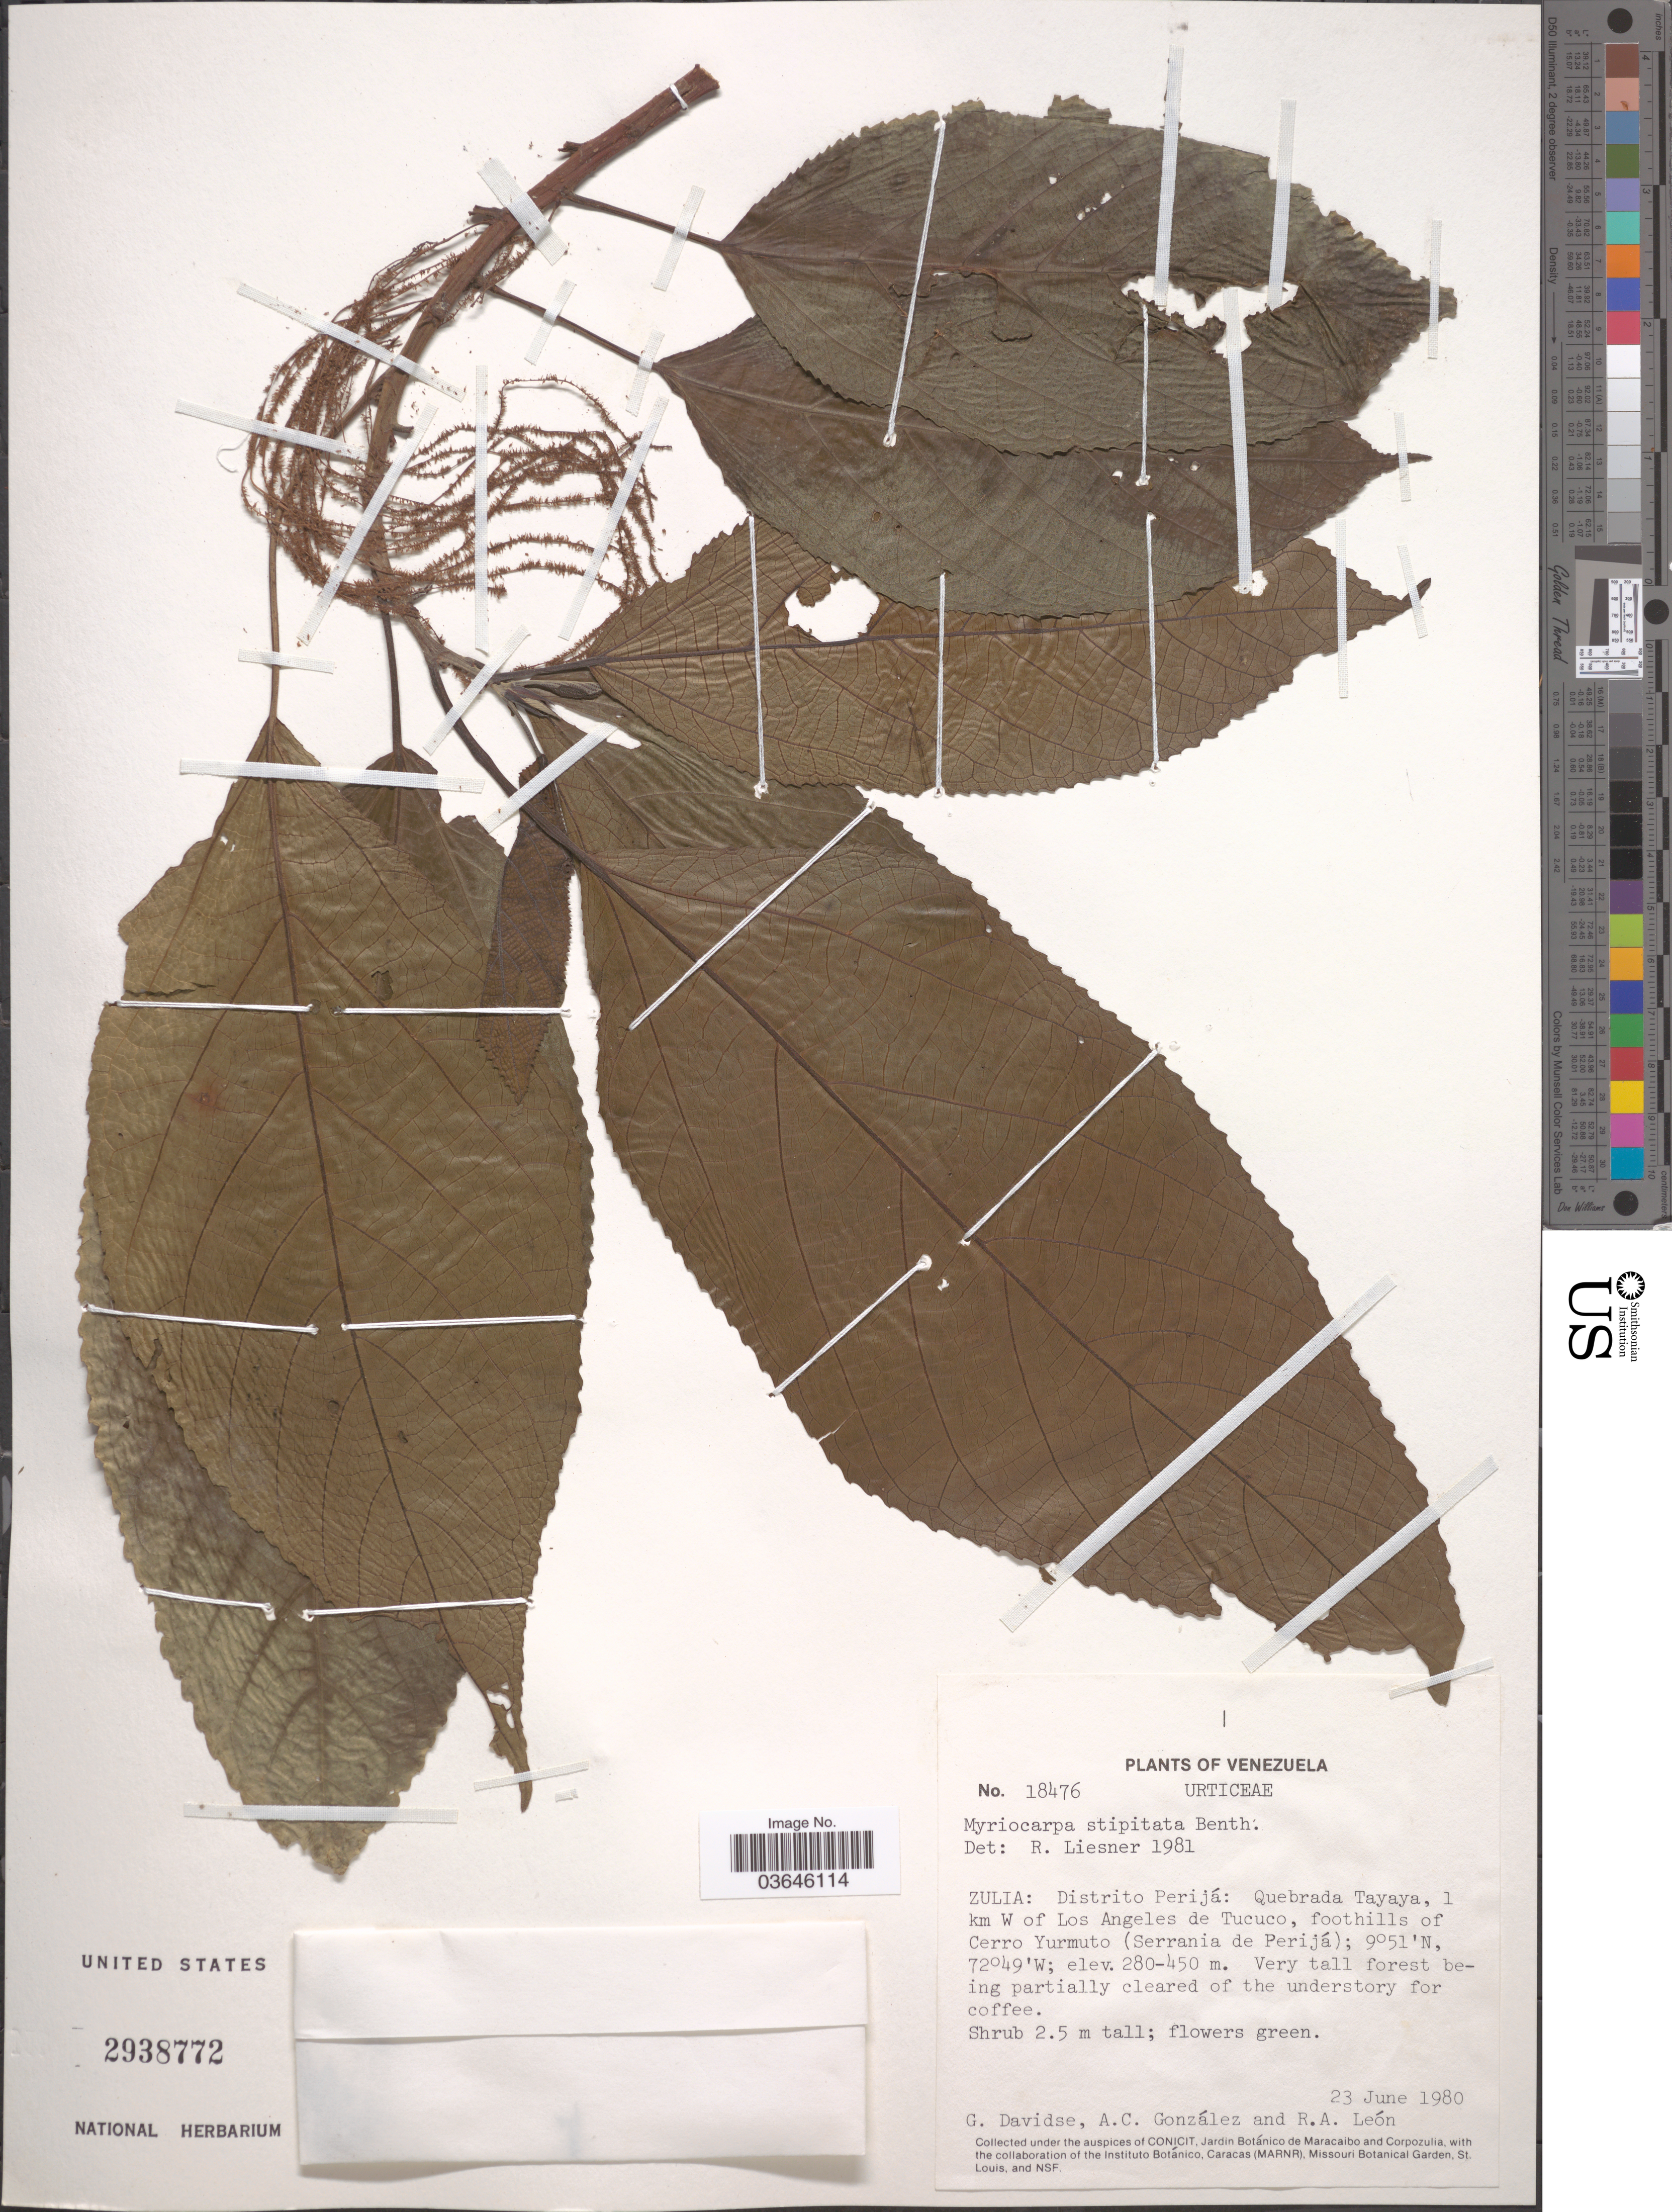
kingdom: Plantae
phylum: Tracheophyta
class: Magnoliopsida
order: Rosales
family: Urticaceae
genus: Myriocarpa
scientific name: Myriocarpa stipitata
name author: Benth.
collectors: G. Davidse, A. C. González & R. A. León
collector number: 18476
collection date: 1980-06-23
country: Venezuela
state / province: Zulia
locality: Distrito Perijá: Quebrada Tayaya, 1 km W of Los Angeles de Tucuco, foothills of Cerro Yurmuro (Serrania de Perijá).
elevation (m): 280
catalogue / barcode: US 2938772